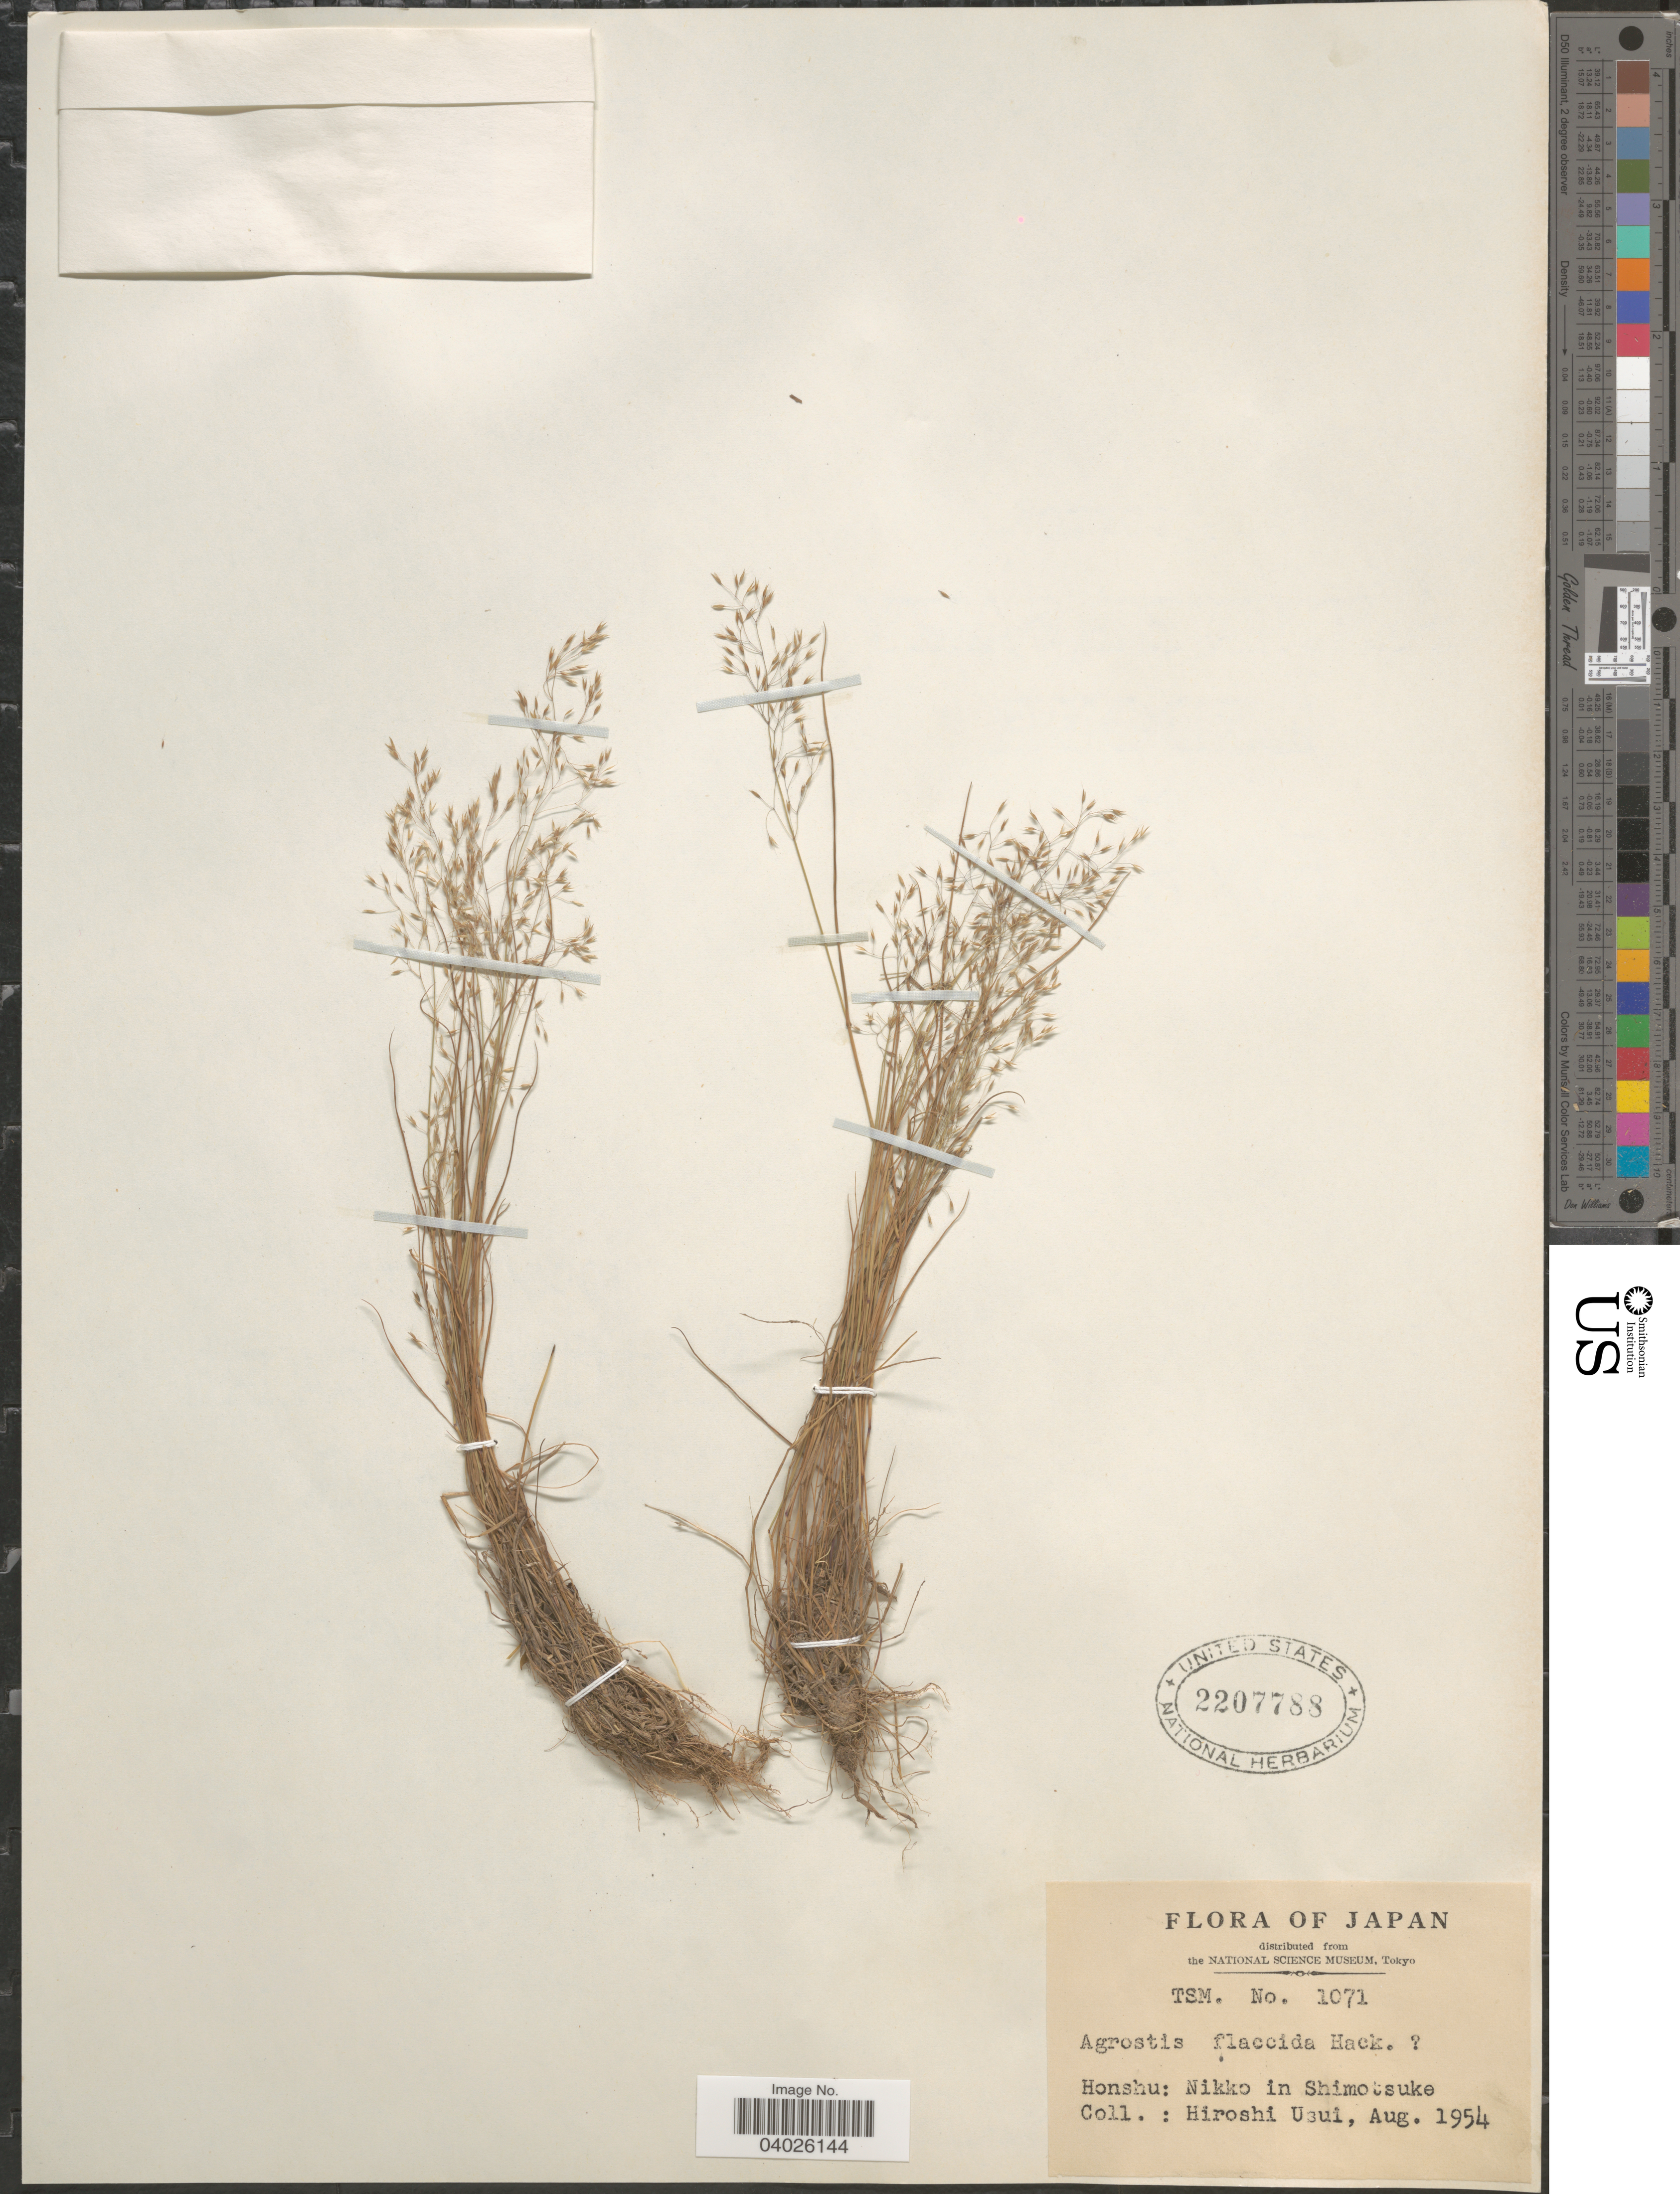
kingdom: Plantae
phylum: Tracheophyta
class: Liliopsida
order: Poales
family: Poaceae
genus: Agrostis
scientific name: Agrostis flaccida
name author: Hack.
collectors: H. Usui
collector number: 1071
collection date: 1954-08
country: Japan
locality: Honshu: Nikko in Shimotsuke.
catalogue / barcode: US 2207788